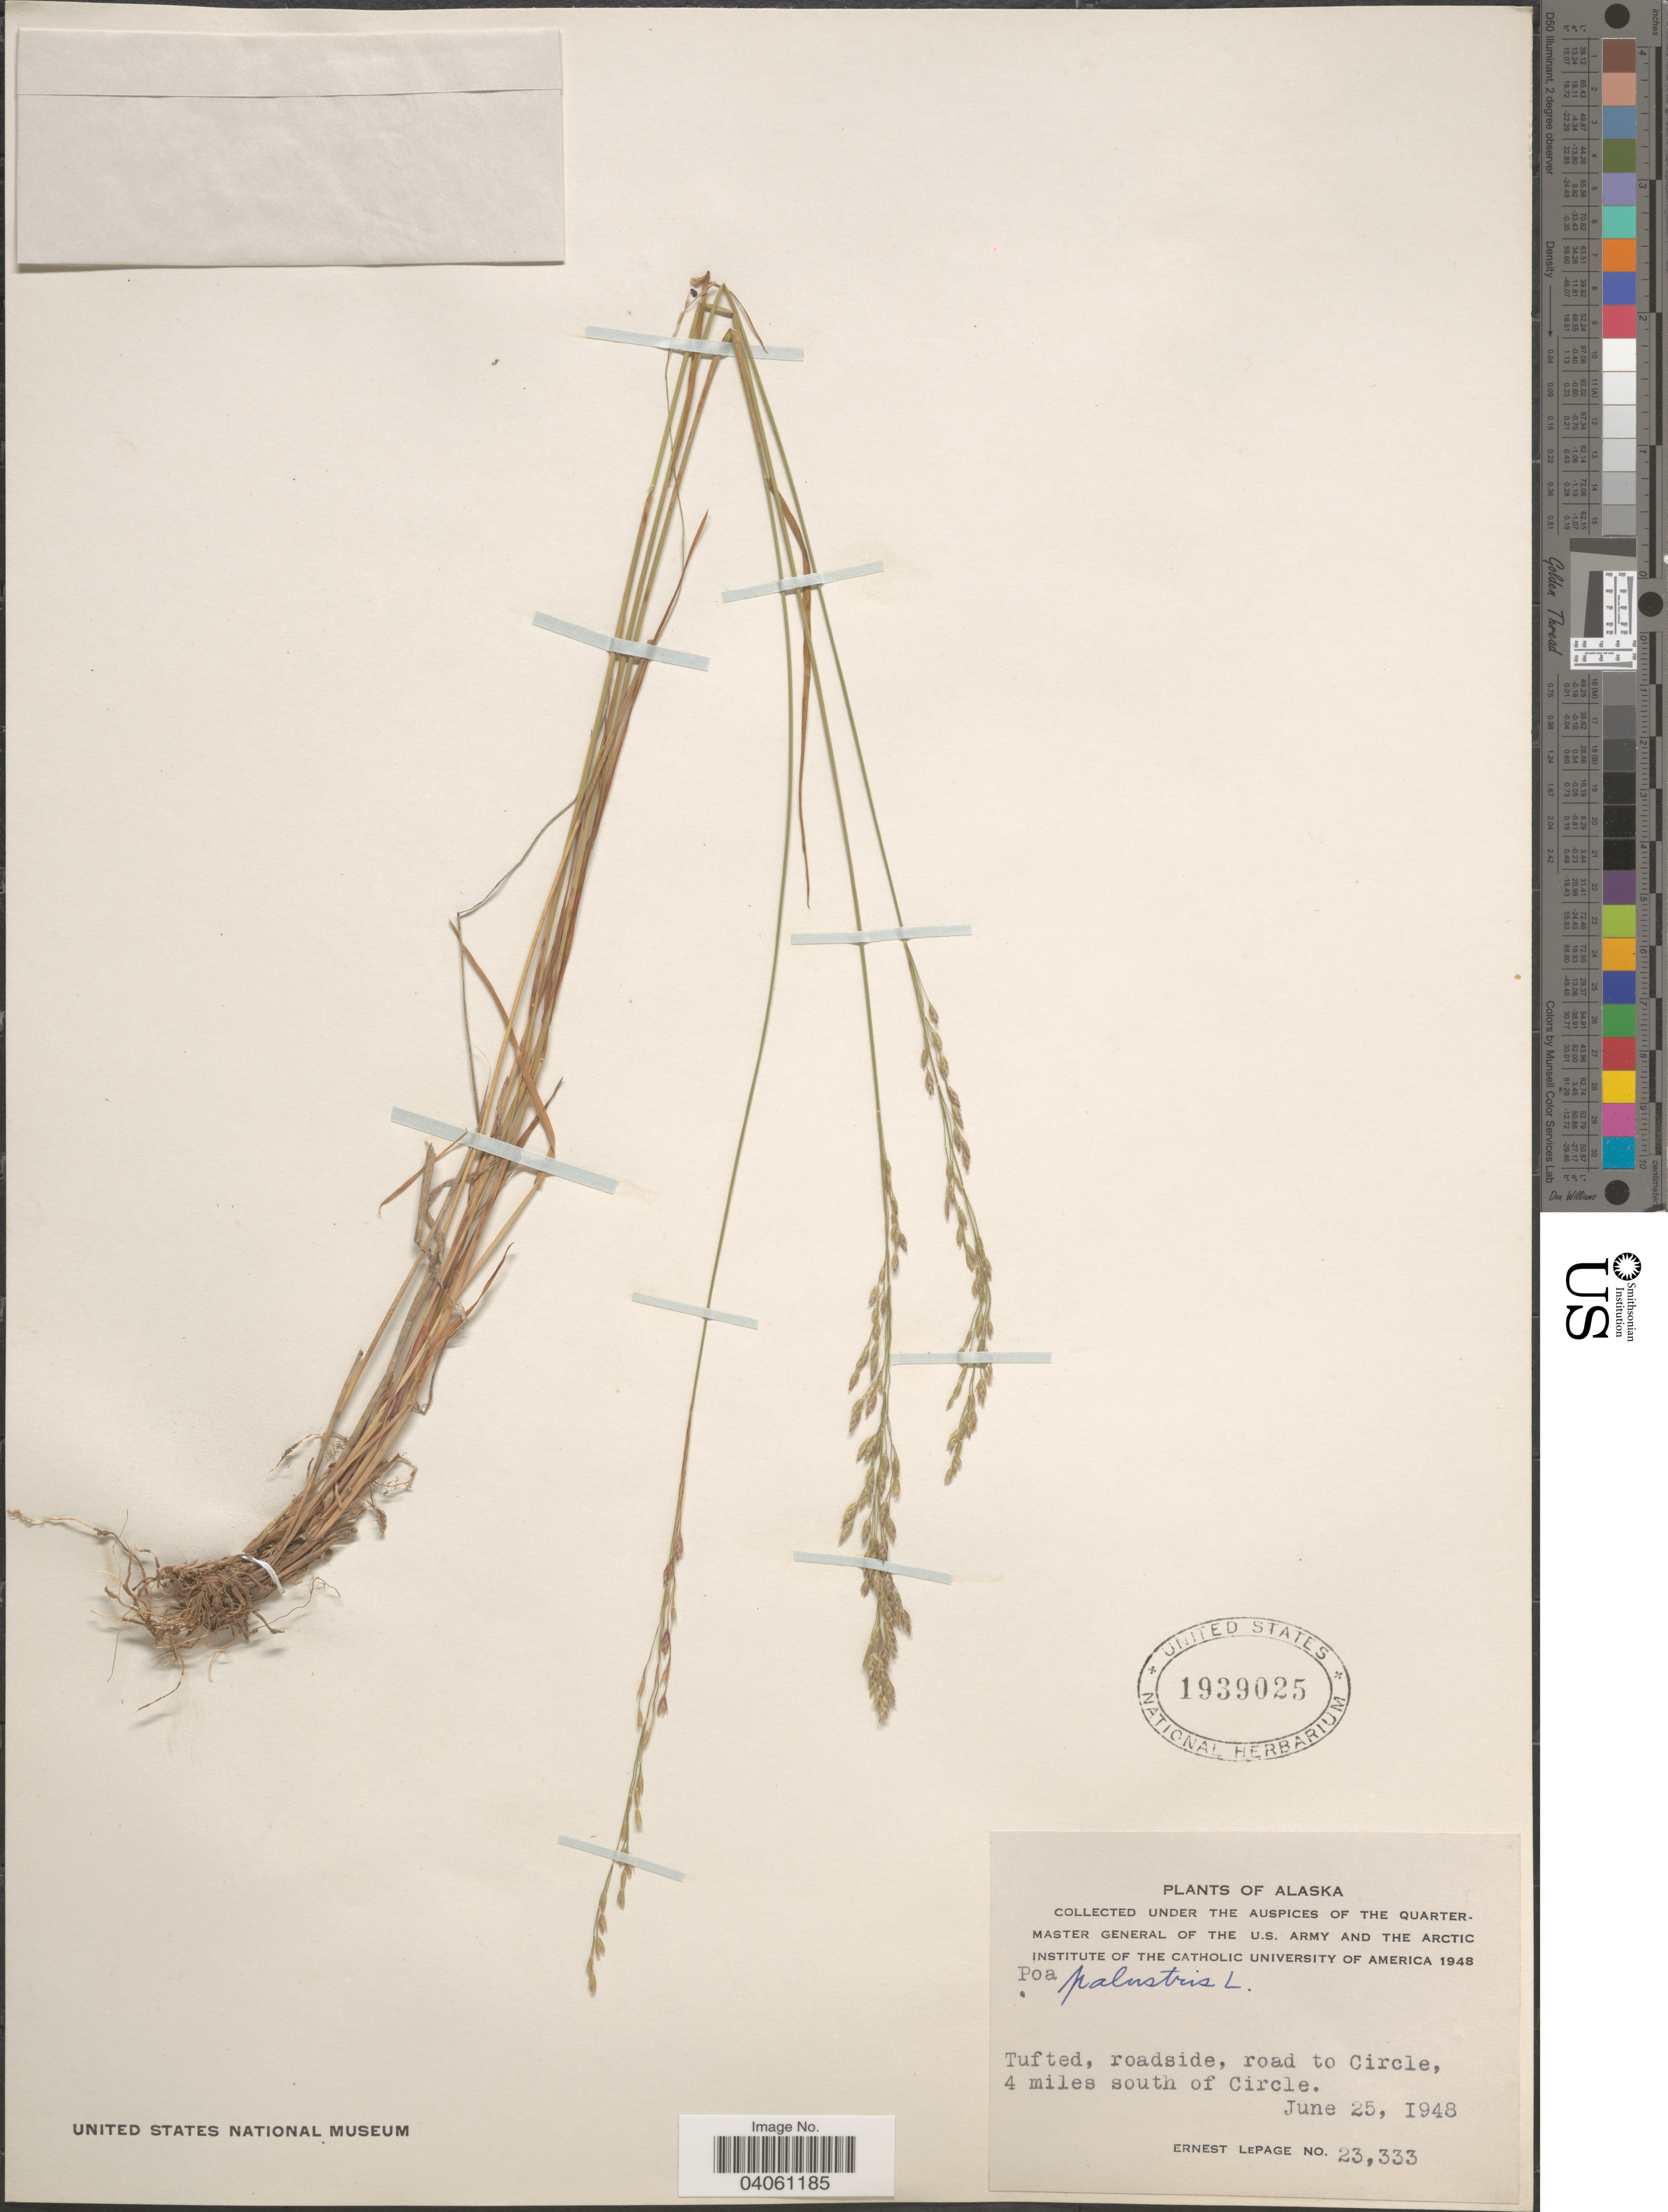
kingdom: Plantae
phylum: Tracheophyta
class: Liliopsida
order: Poales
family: Poaceae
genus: Poa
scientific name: Poa palustris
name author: L.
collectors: E. Lepage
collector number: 23333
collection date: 1948-06-25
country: United States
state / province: Alaska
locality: Road to Circle, 4 miles south of Circle.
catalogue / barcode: US 1939025